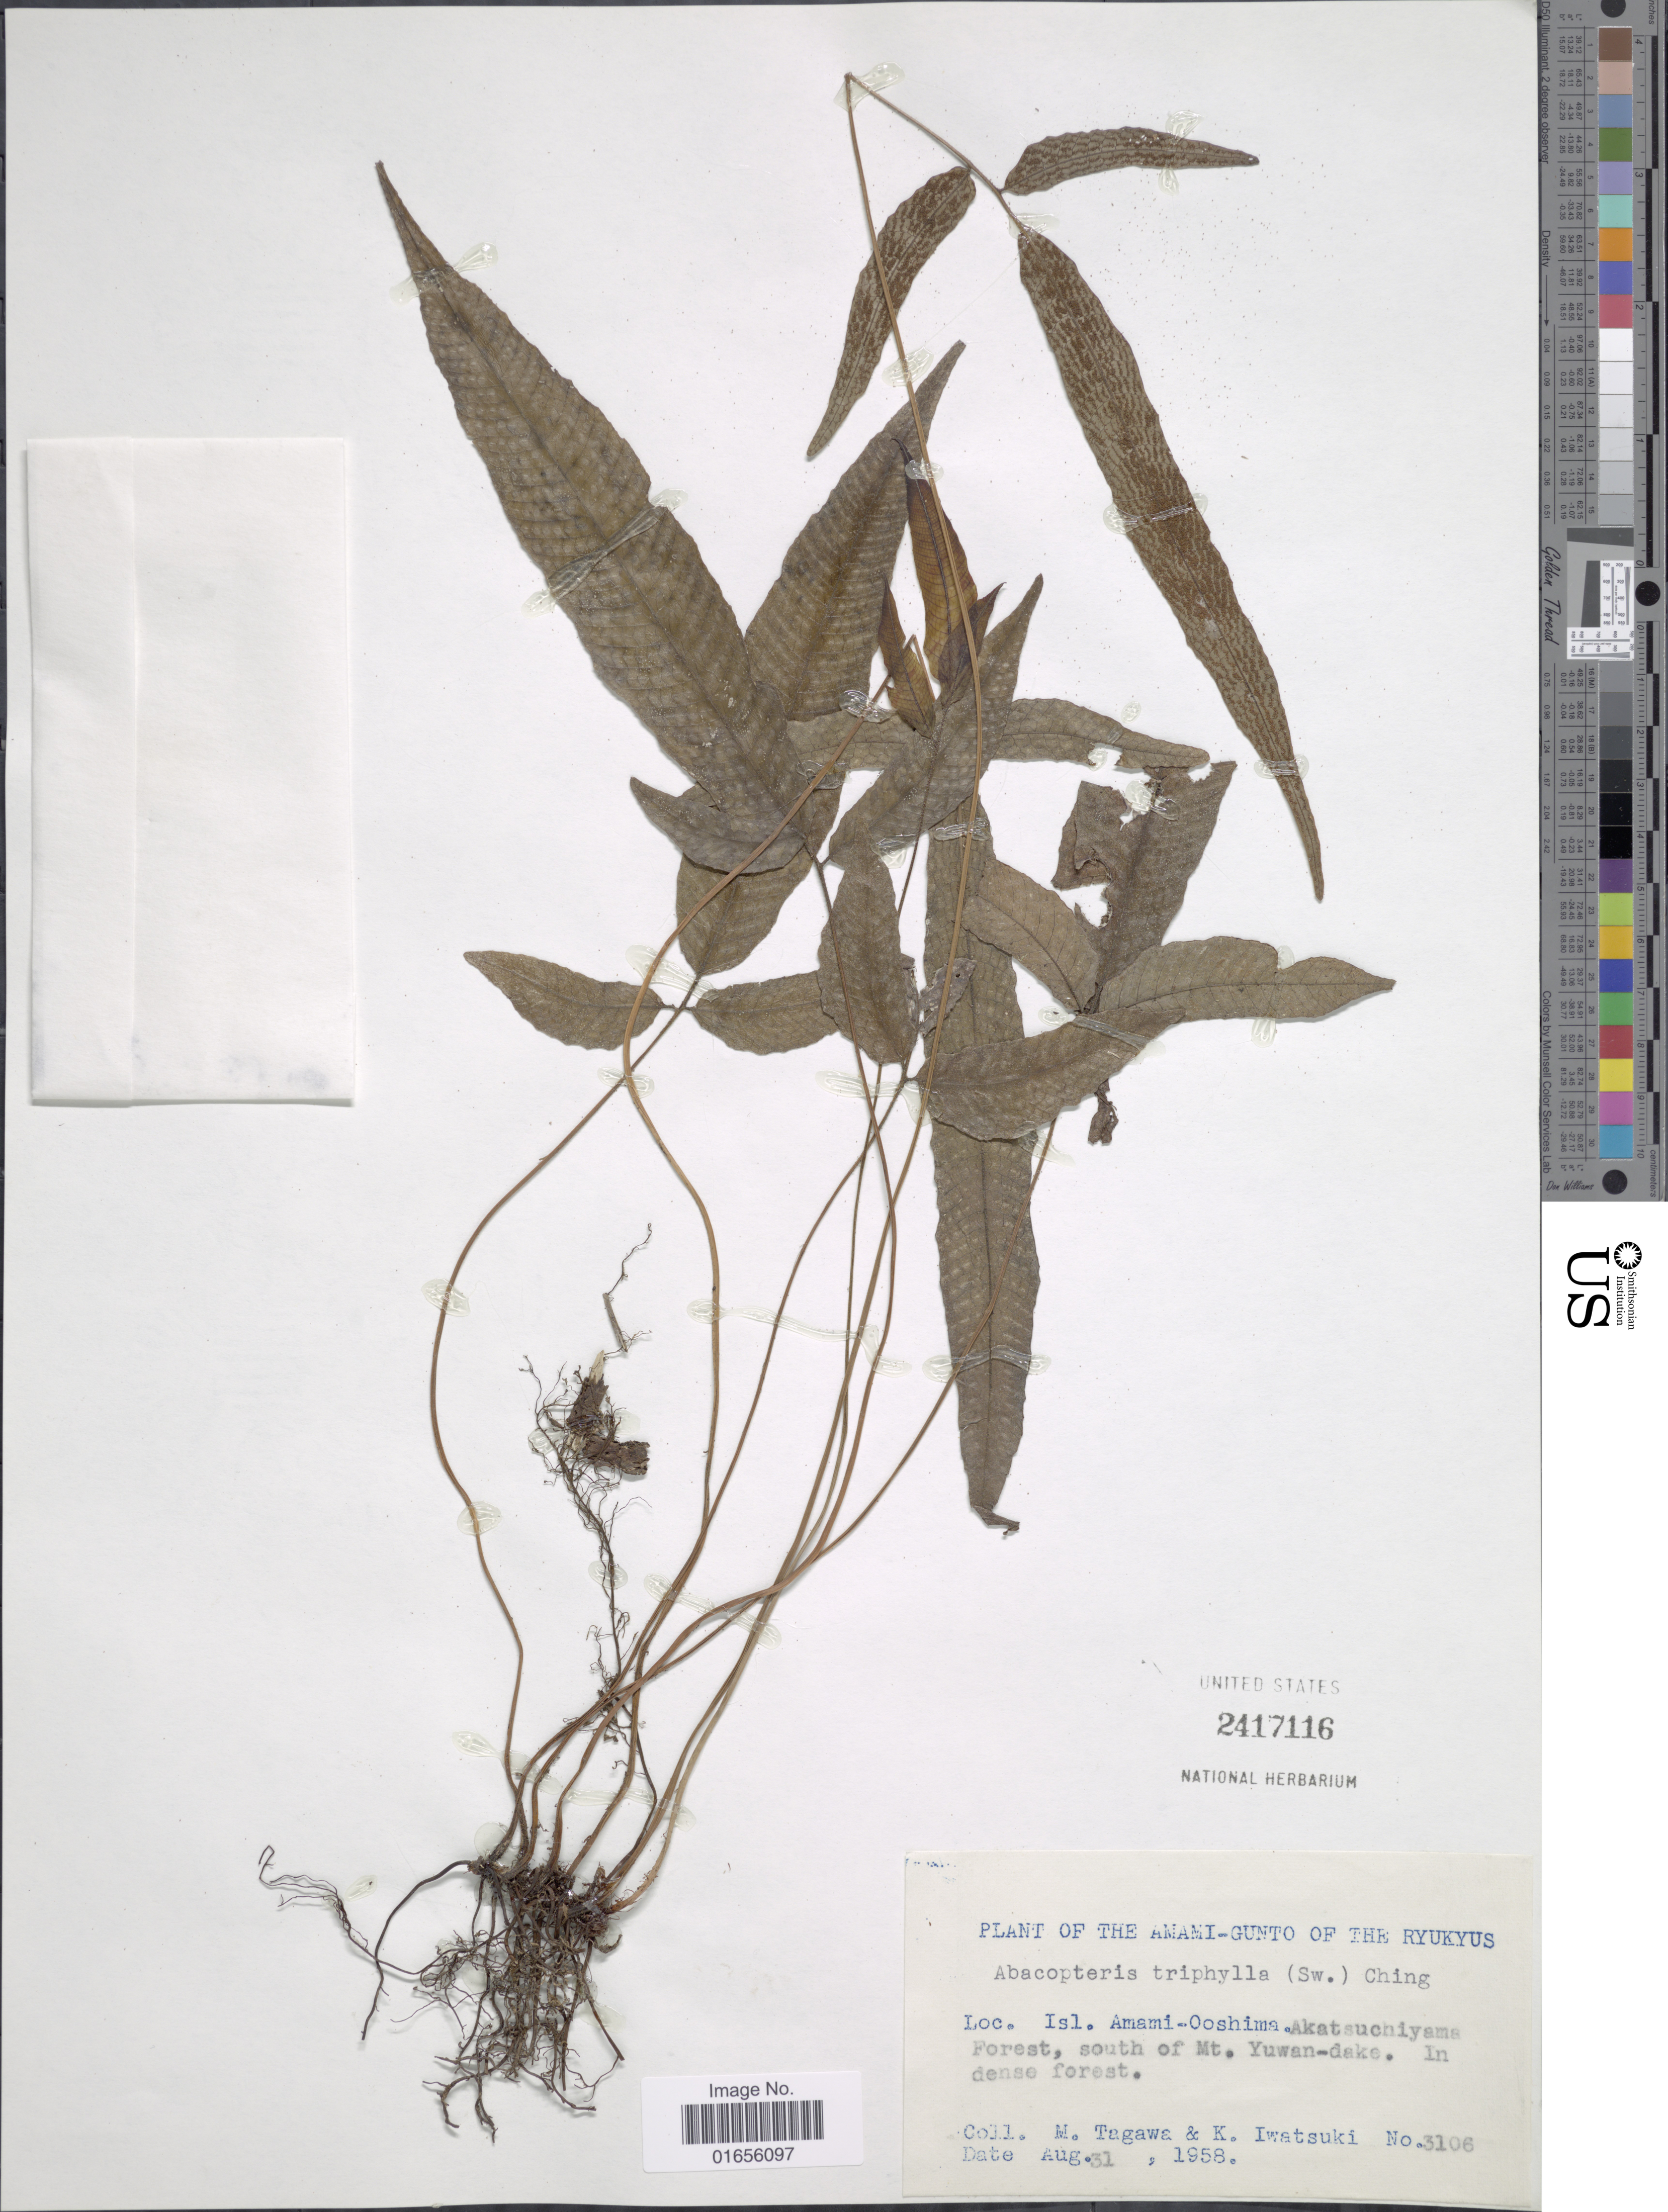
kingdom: Plantae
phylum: Tracheophyta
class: Polypodiopsida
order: Polypodiales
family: Thelypteridaceae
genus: Pronephrium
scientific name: Pronephrium triphyllum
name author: (Sw.) Holttum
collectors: M. Tagawa & K. Iwatsuki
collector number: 3106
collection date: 1958-08-31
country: Japan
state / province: Okinawa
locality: Amami - Gunto of the Ryukyus, Isl. Amami - Ooshima. Atkatsuchiyama Forest, south of Mt. Yuwan-dake. In dense forest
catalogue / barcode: US 2417116